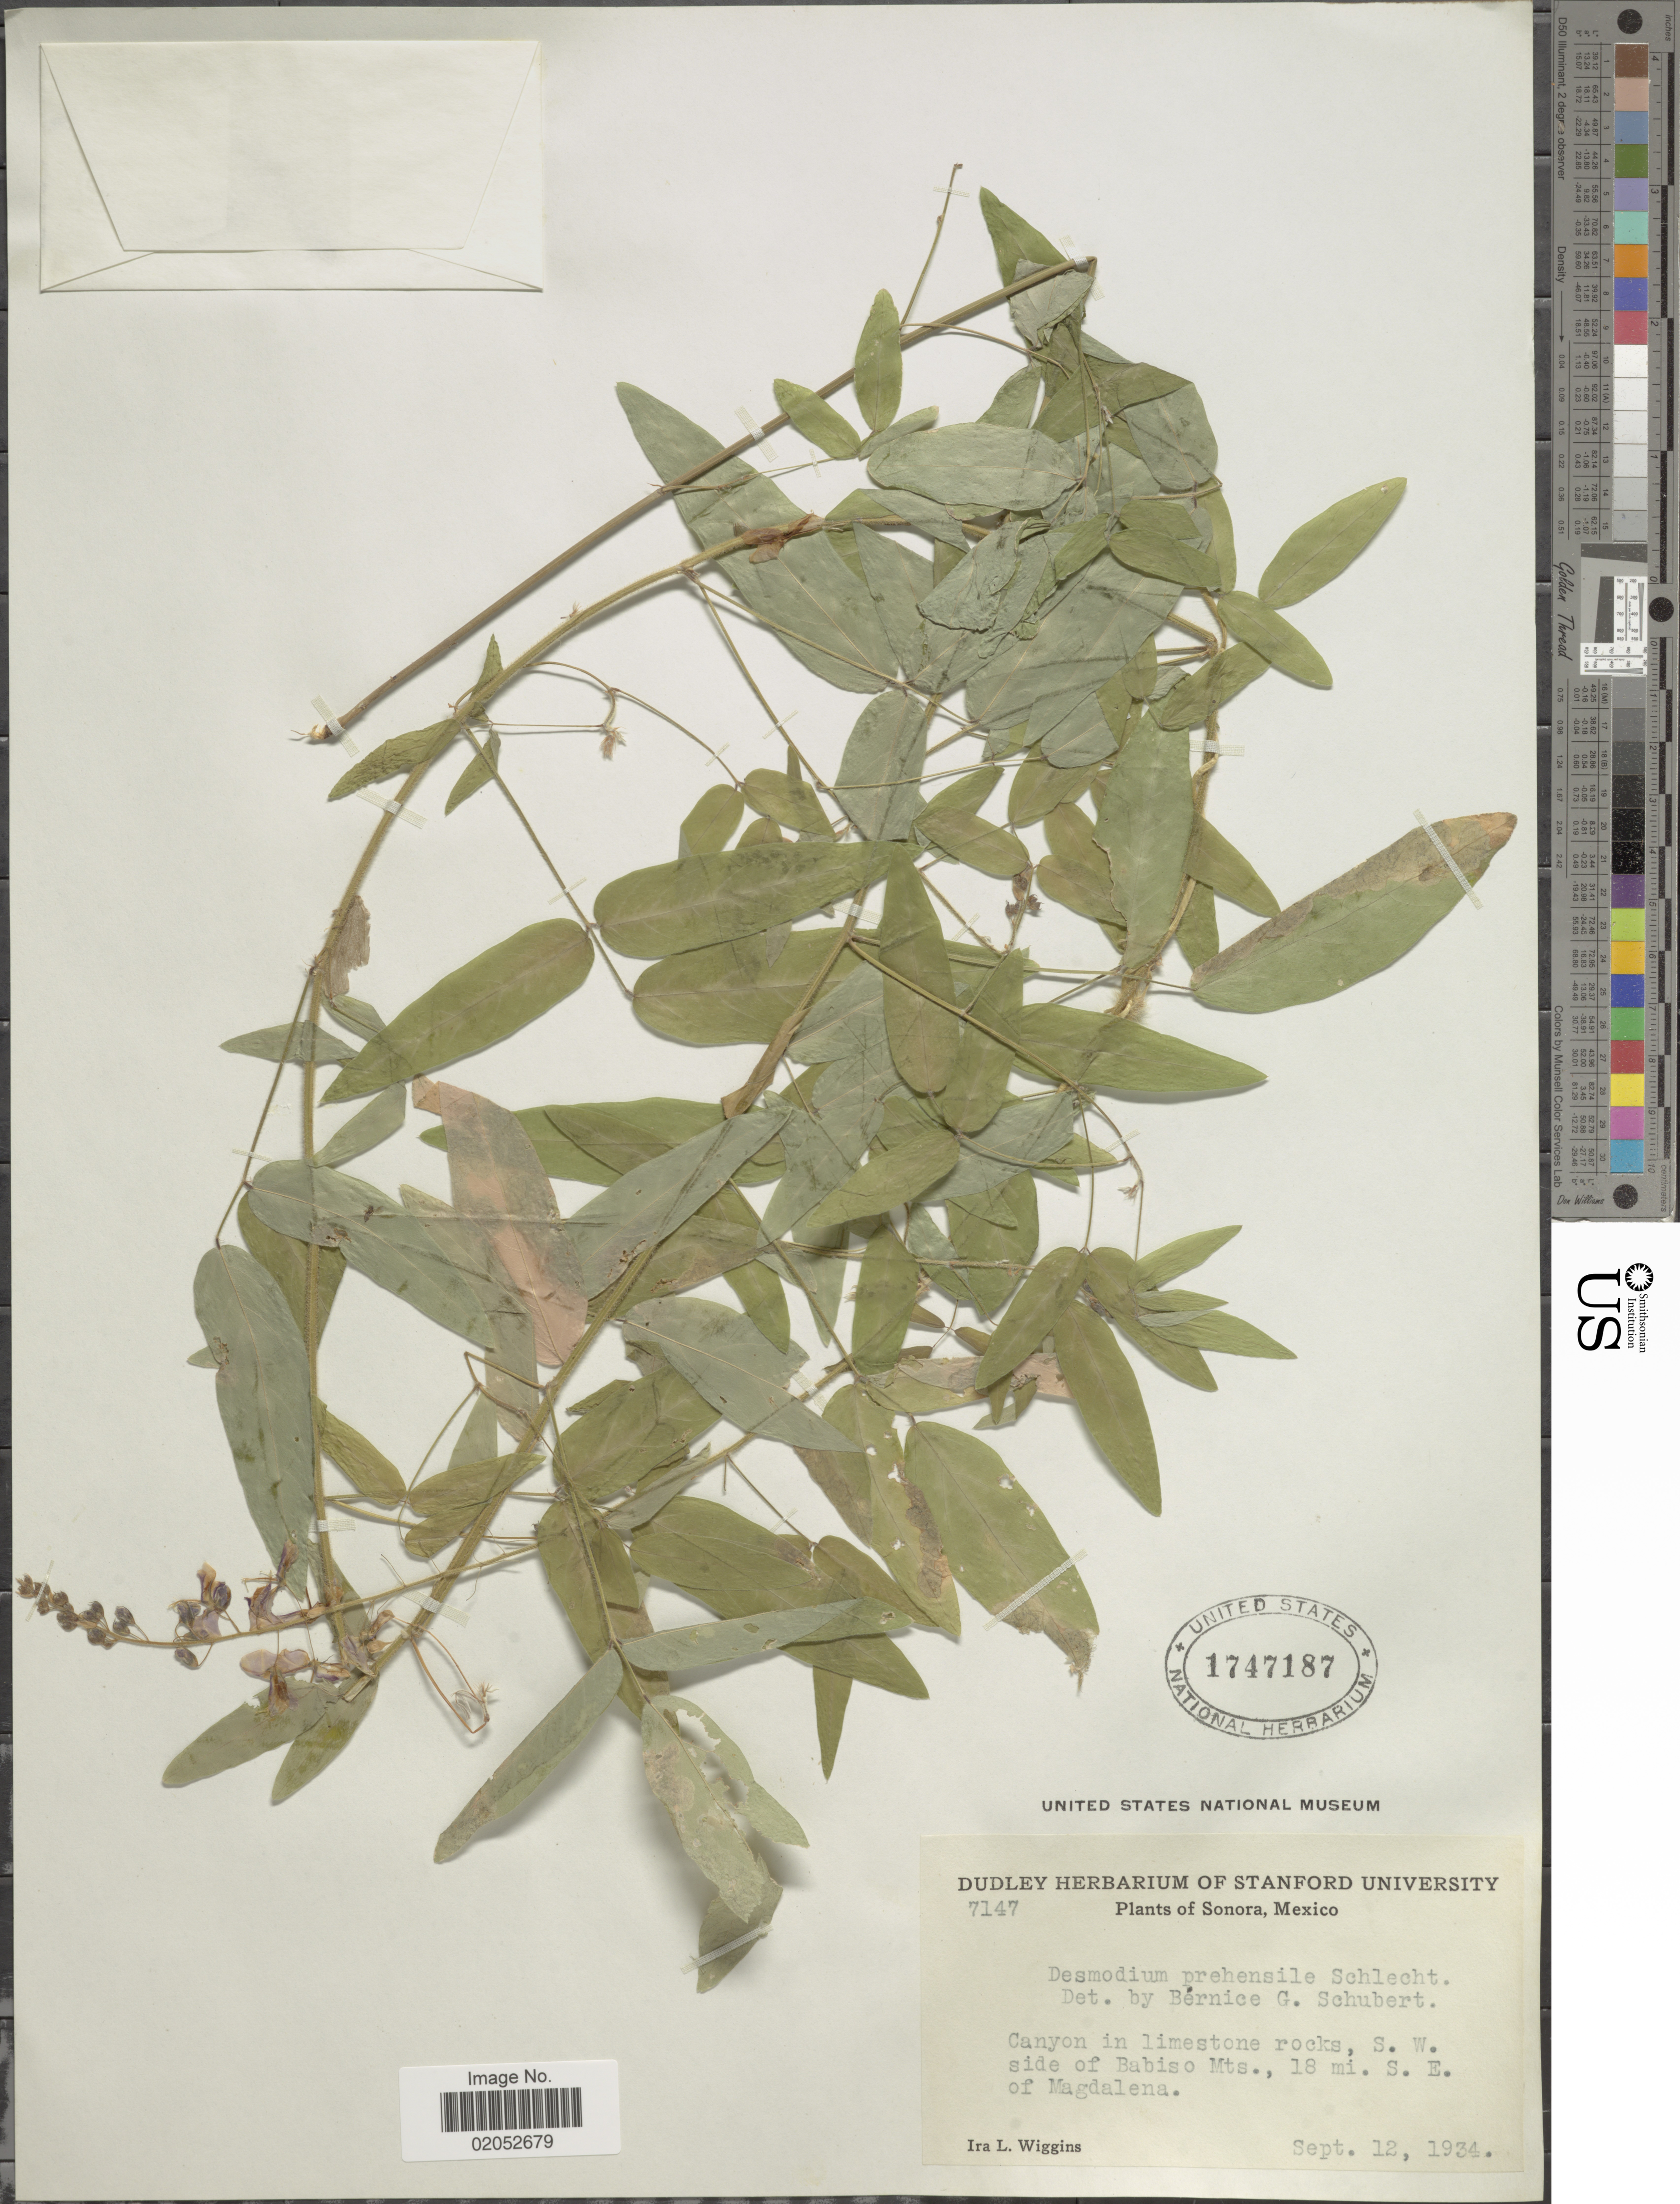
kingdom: Plantae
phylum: Tracheophyta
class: Magnoliopsida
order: Fabales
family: Fabaceae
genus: Desmodium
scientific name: Desmodium prehensile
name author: Schltdl.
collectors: I. L. Wiggins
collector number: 7147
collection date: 1934-09-12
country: Mexico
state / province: Sonora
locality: Sonora, Mexico, Canyon in limestone rocks, S.W. side of Babiso Mts., 18 mi. S.E. of Magdalena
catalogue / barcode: US 1747187